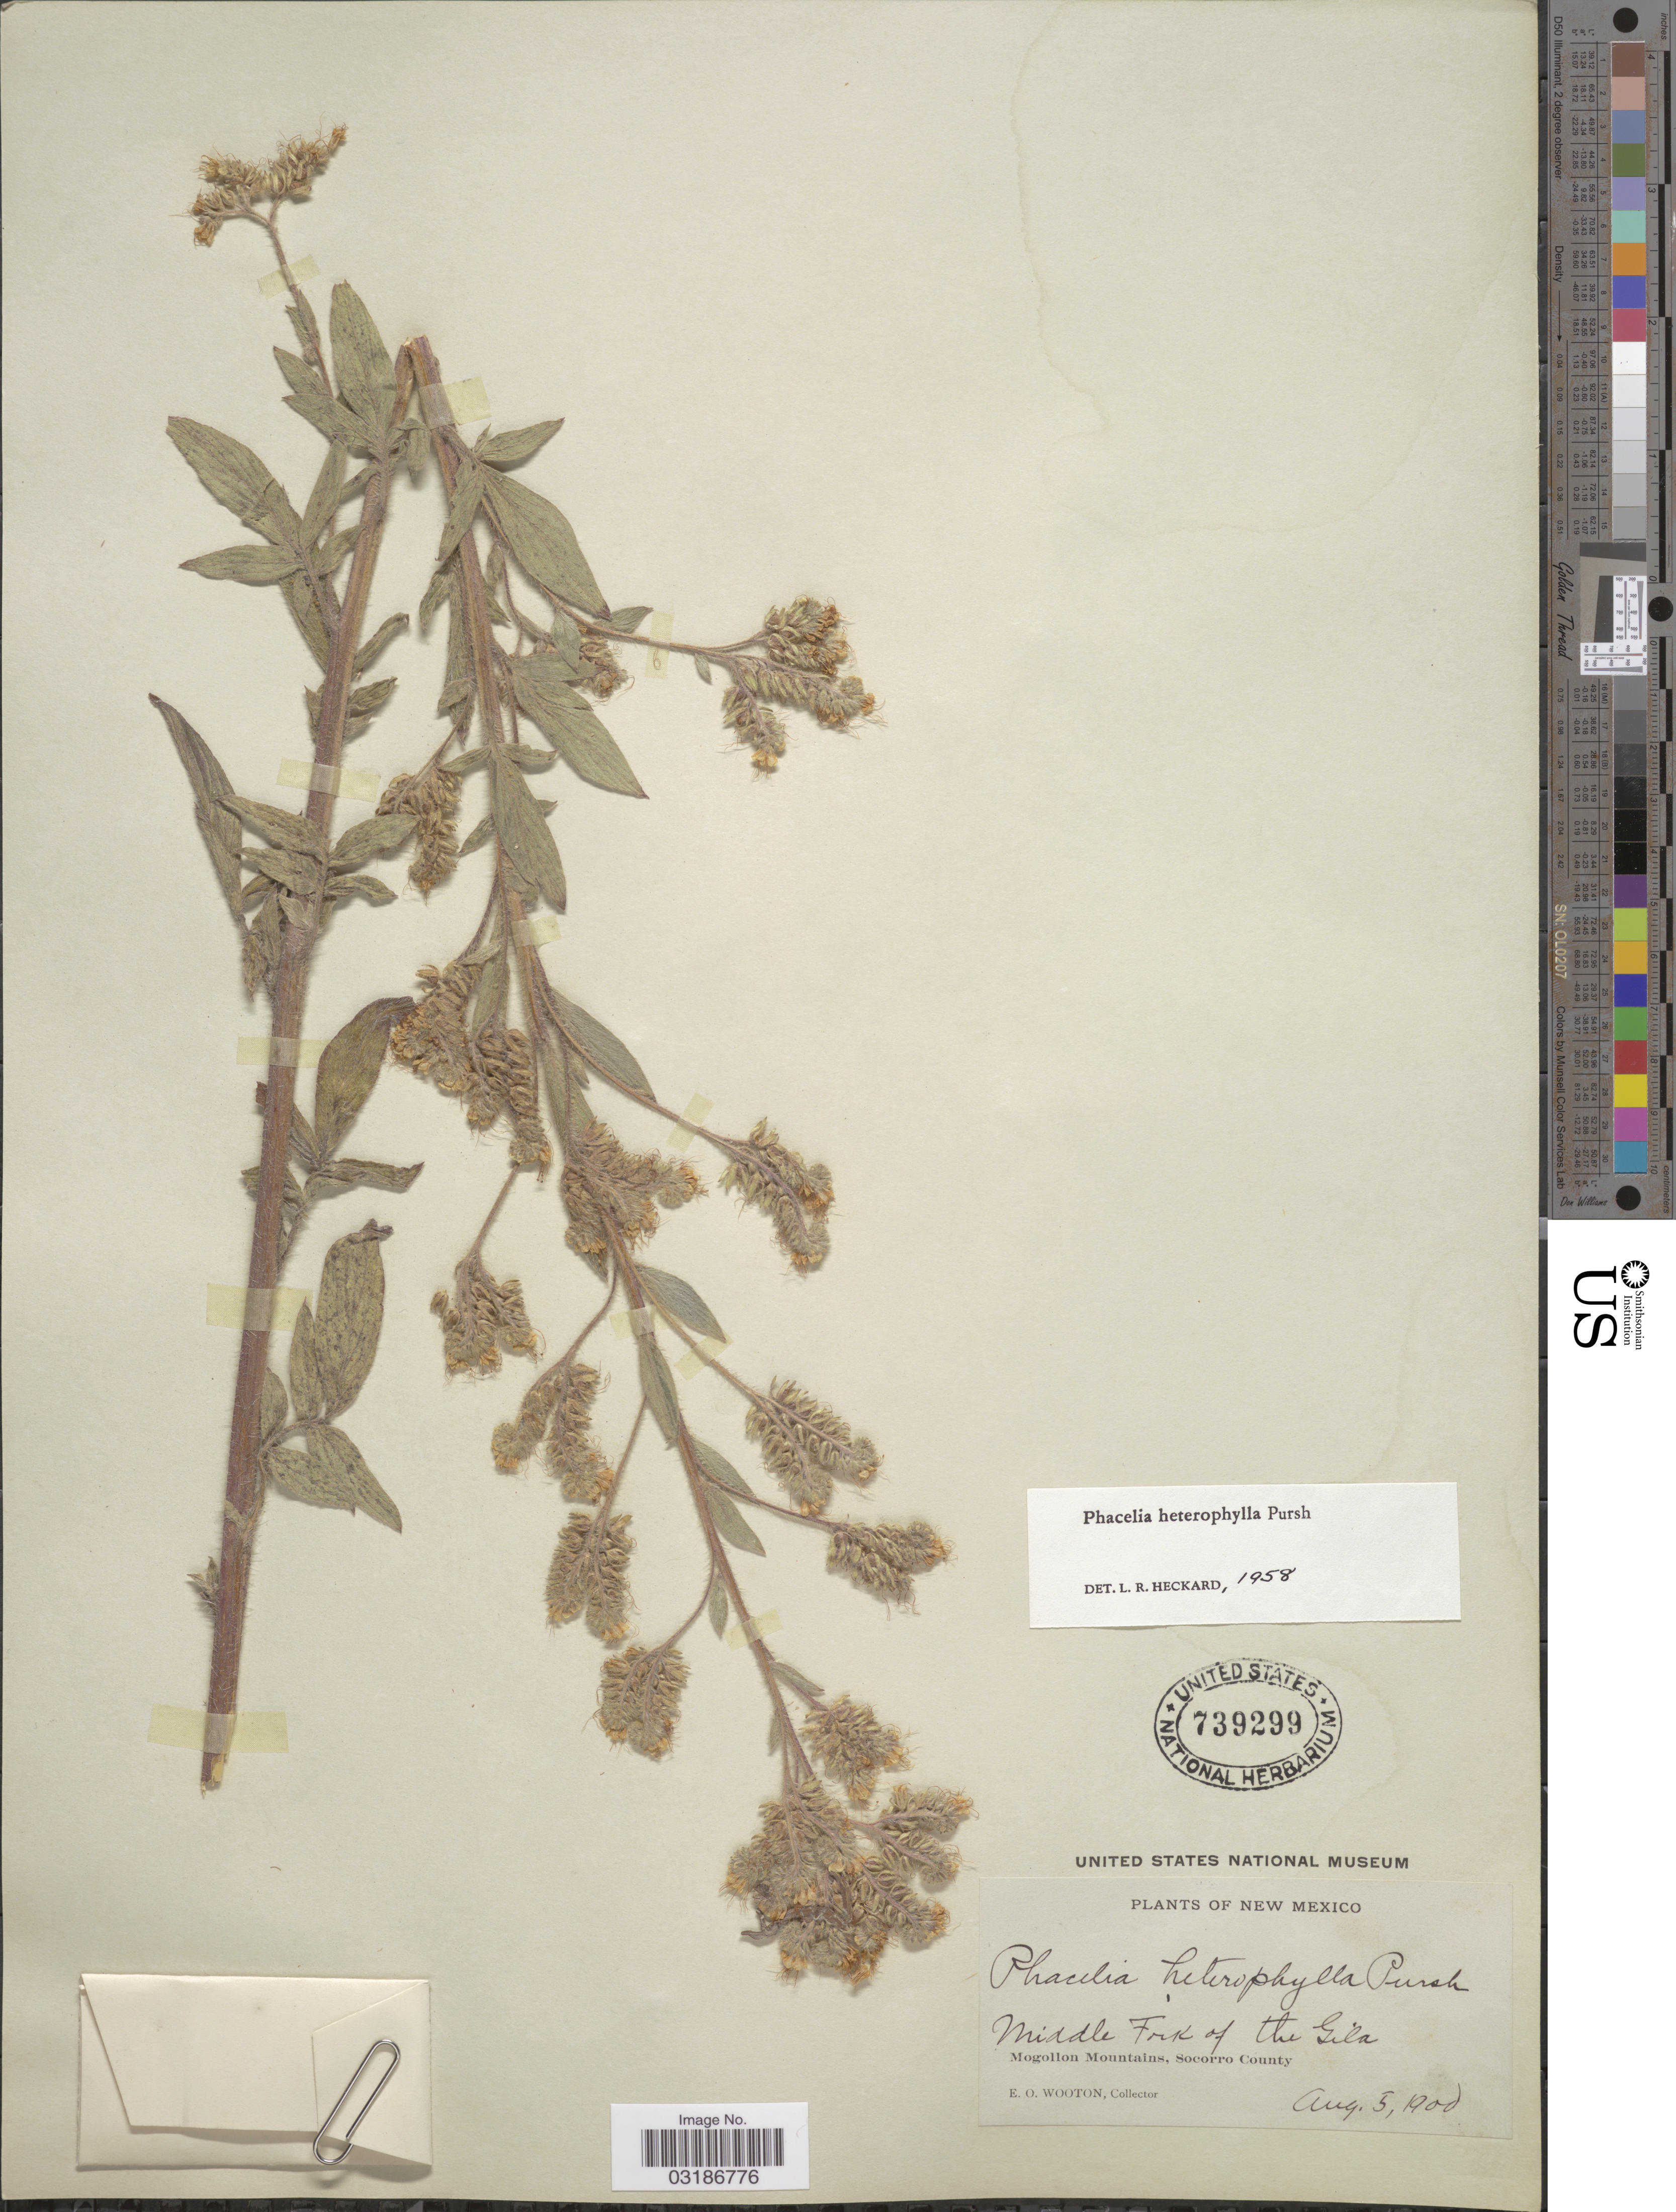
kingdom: Plantae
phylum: Tracheophyta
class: Magnoliopsida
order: Boraginales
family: Hydrophyllaceae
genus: Phacelia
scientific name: Phacelia heterophylla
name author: Pursh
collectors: E. O. Wooton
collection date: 1900-08-05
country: United States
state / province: New Mexico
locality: Middle Fork of the Gila. Mogollon Mountains, Socorro County.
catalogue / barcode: US 739299